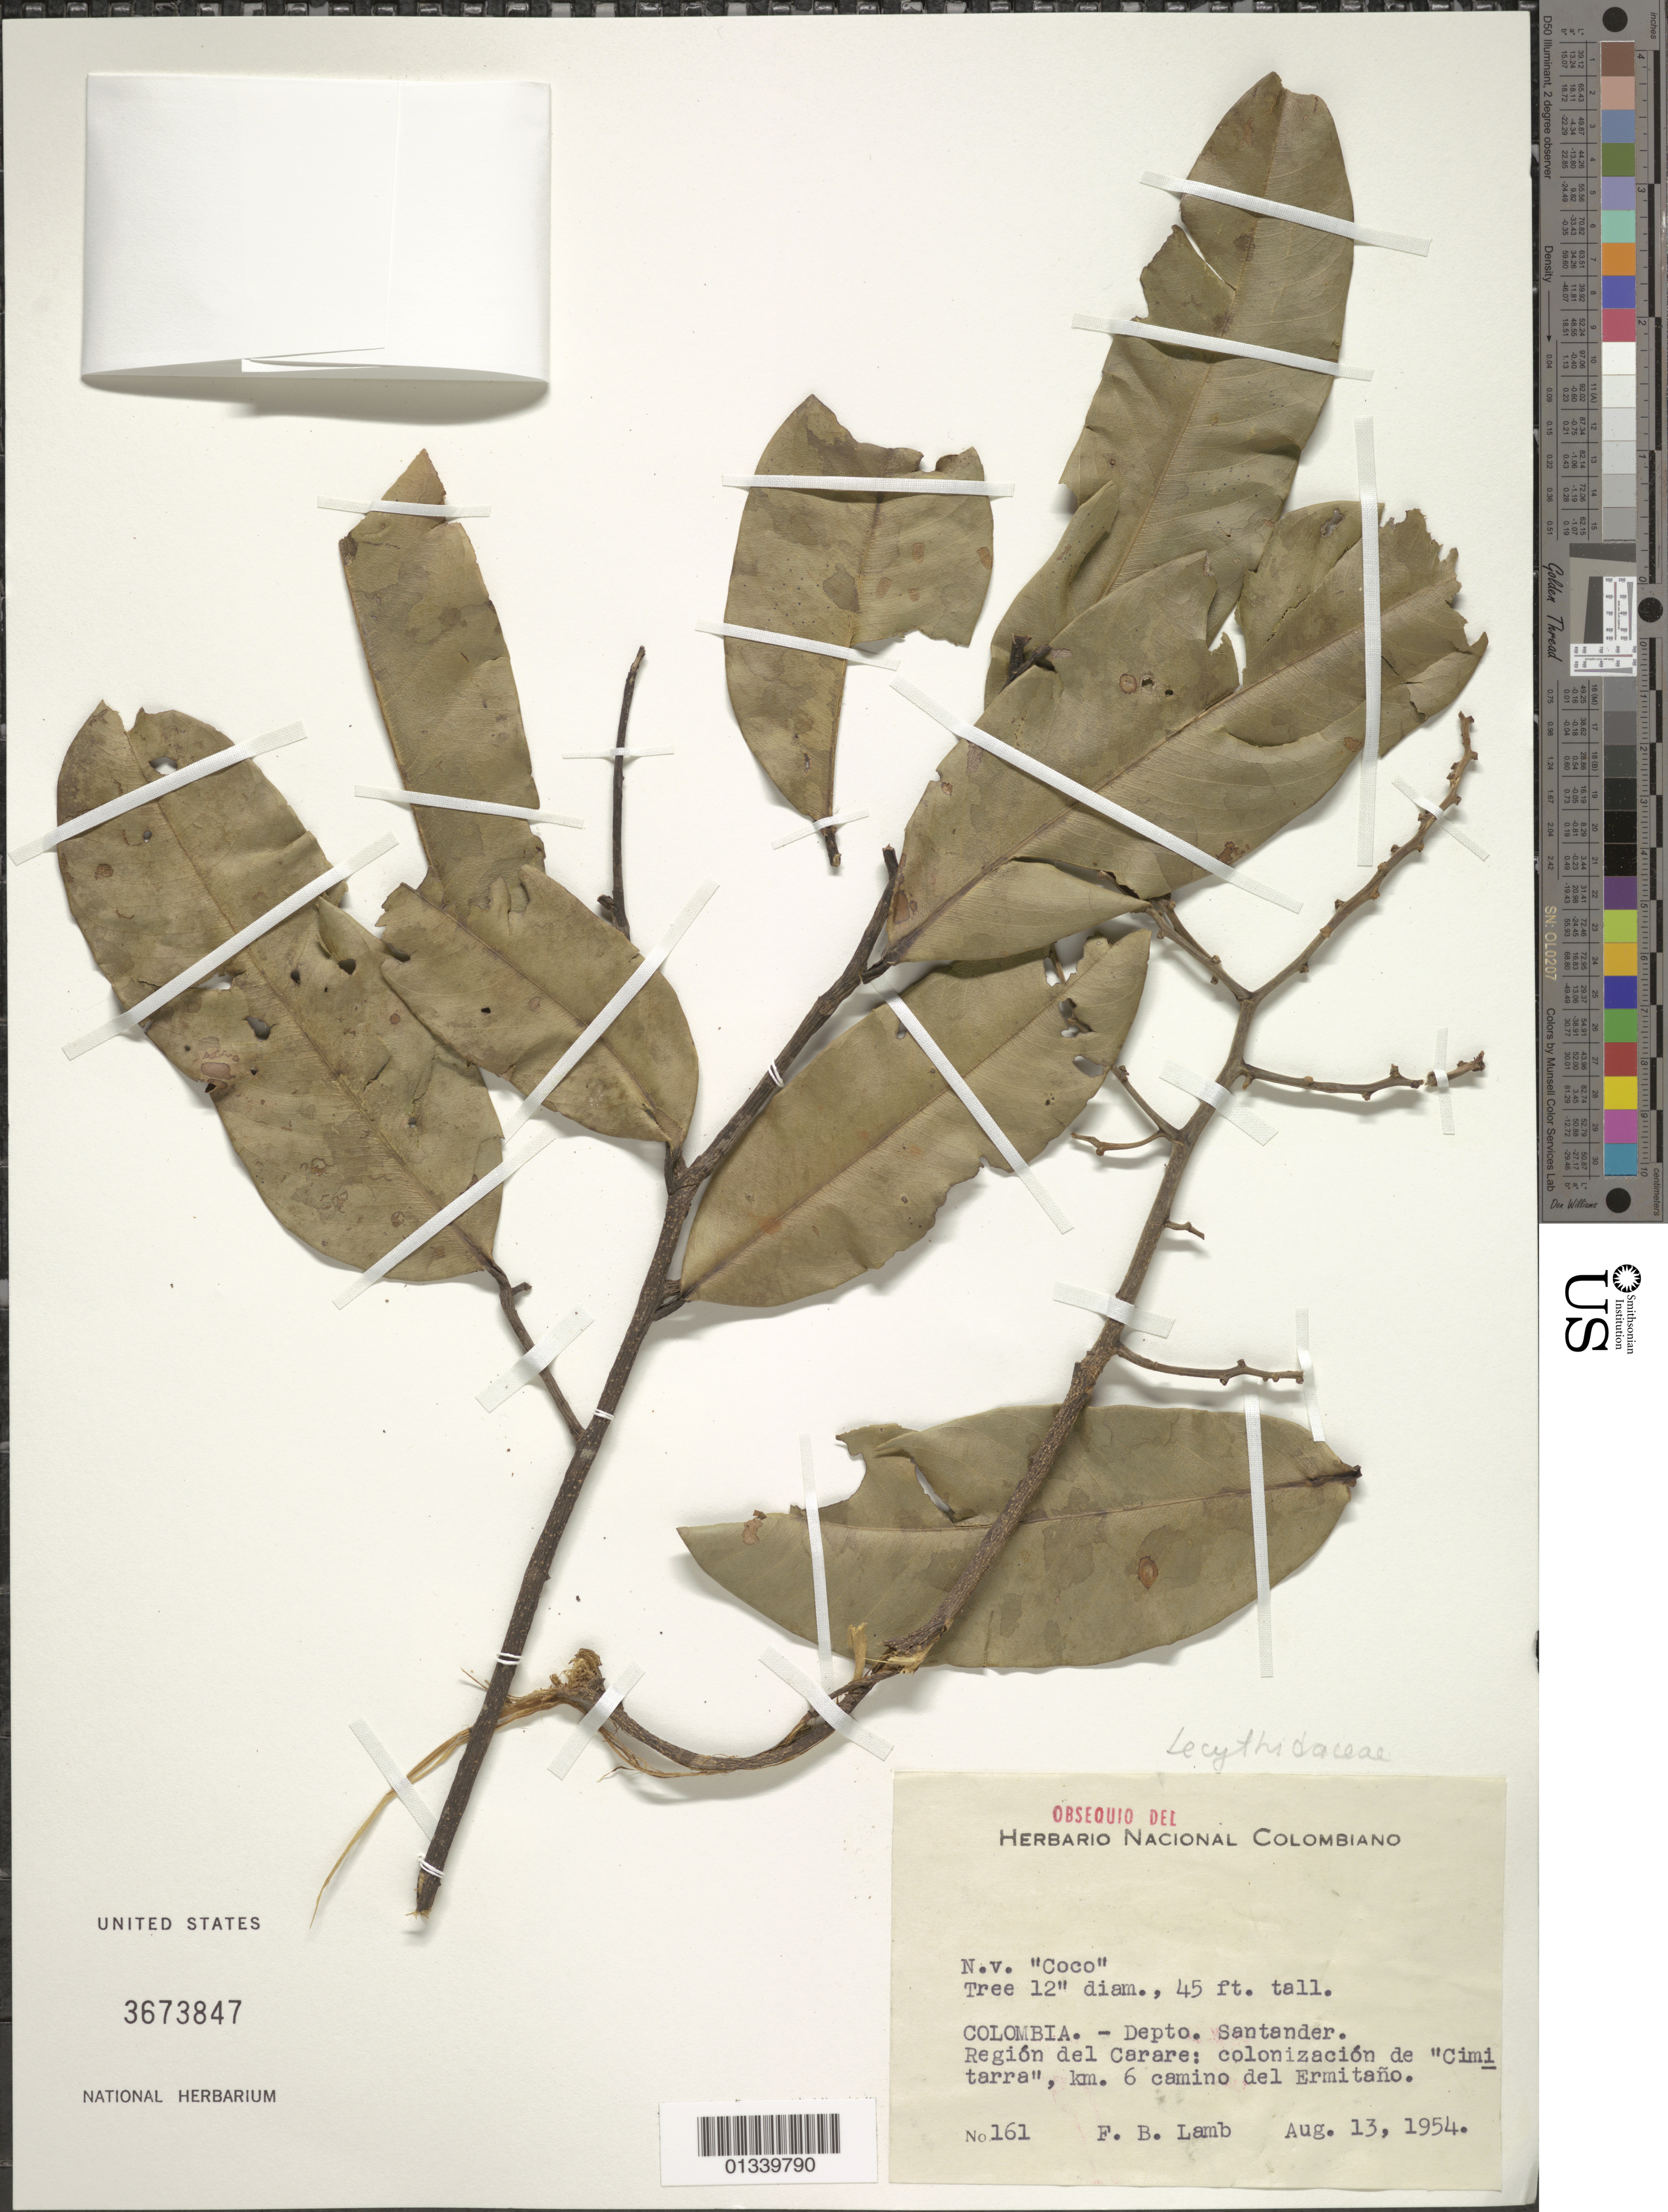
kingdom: Plantae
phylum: Tracheophyta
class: Magnoliopsida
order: Ericales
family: Lecythidaceae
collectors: F. B. Lamb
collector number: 161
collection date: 1954-08-13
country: Colombia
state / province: Santander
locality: Region del carare: colonizacion de "Cimitarra", km. 6 camino del Erminano.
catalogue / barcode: US 3673847